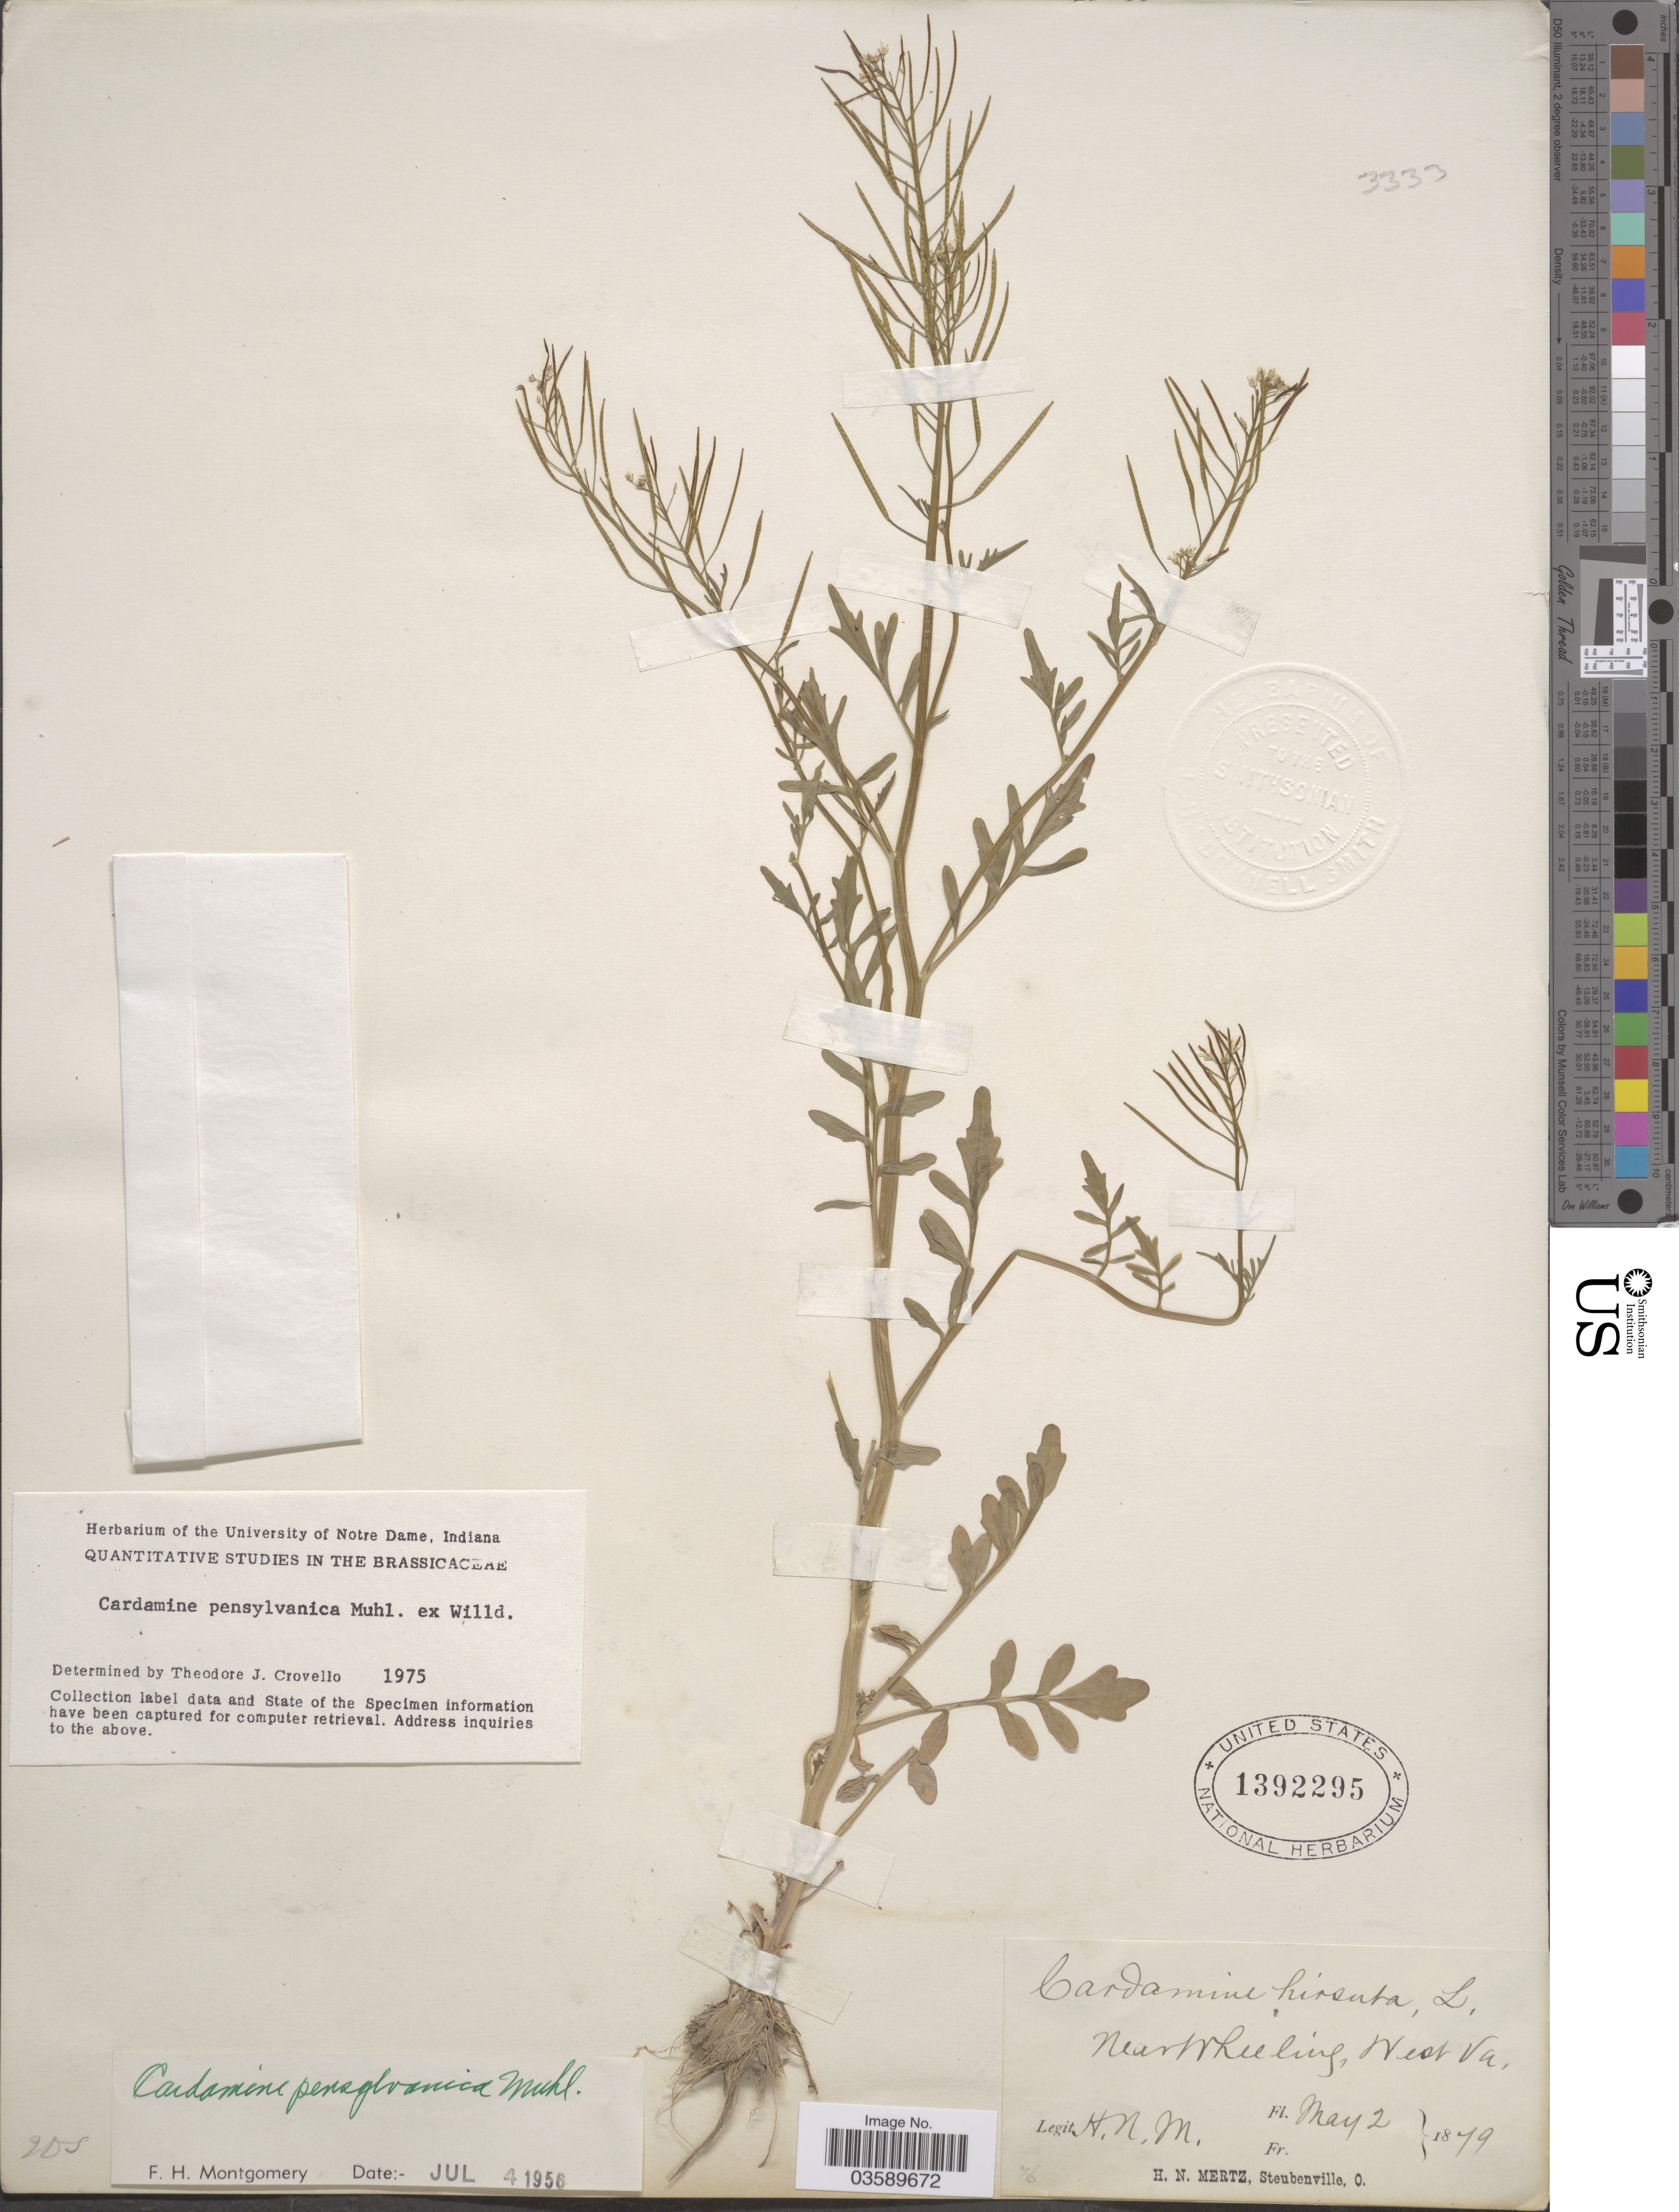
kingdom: Plantae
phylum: Tracheophyta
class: Magnoliopsida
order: Brassicales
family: Brassicaceae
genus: Cardamine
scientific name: Cardamine pensylvanica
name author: Muhl. ex Willd.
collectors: H. Mertz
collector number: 76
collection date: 1879-05-02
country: United States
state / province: West Virginia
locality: Near Wheeling.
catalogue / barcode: US 1392295